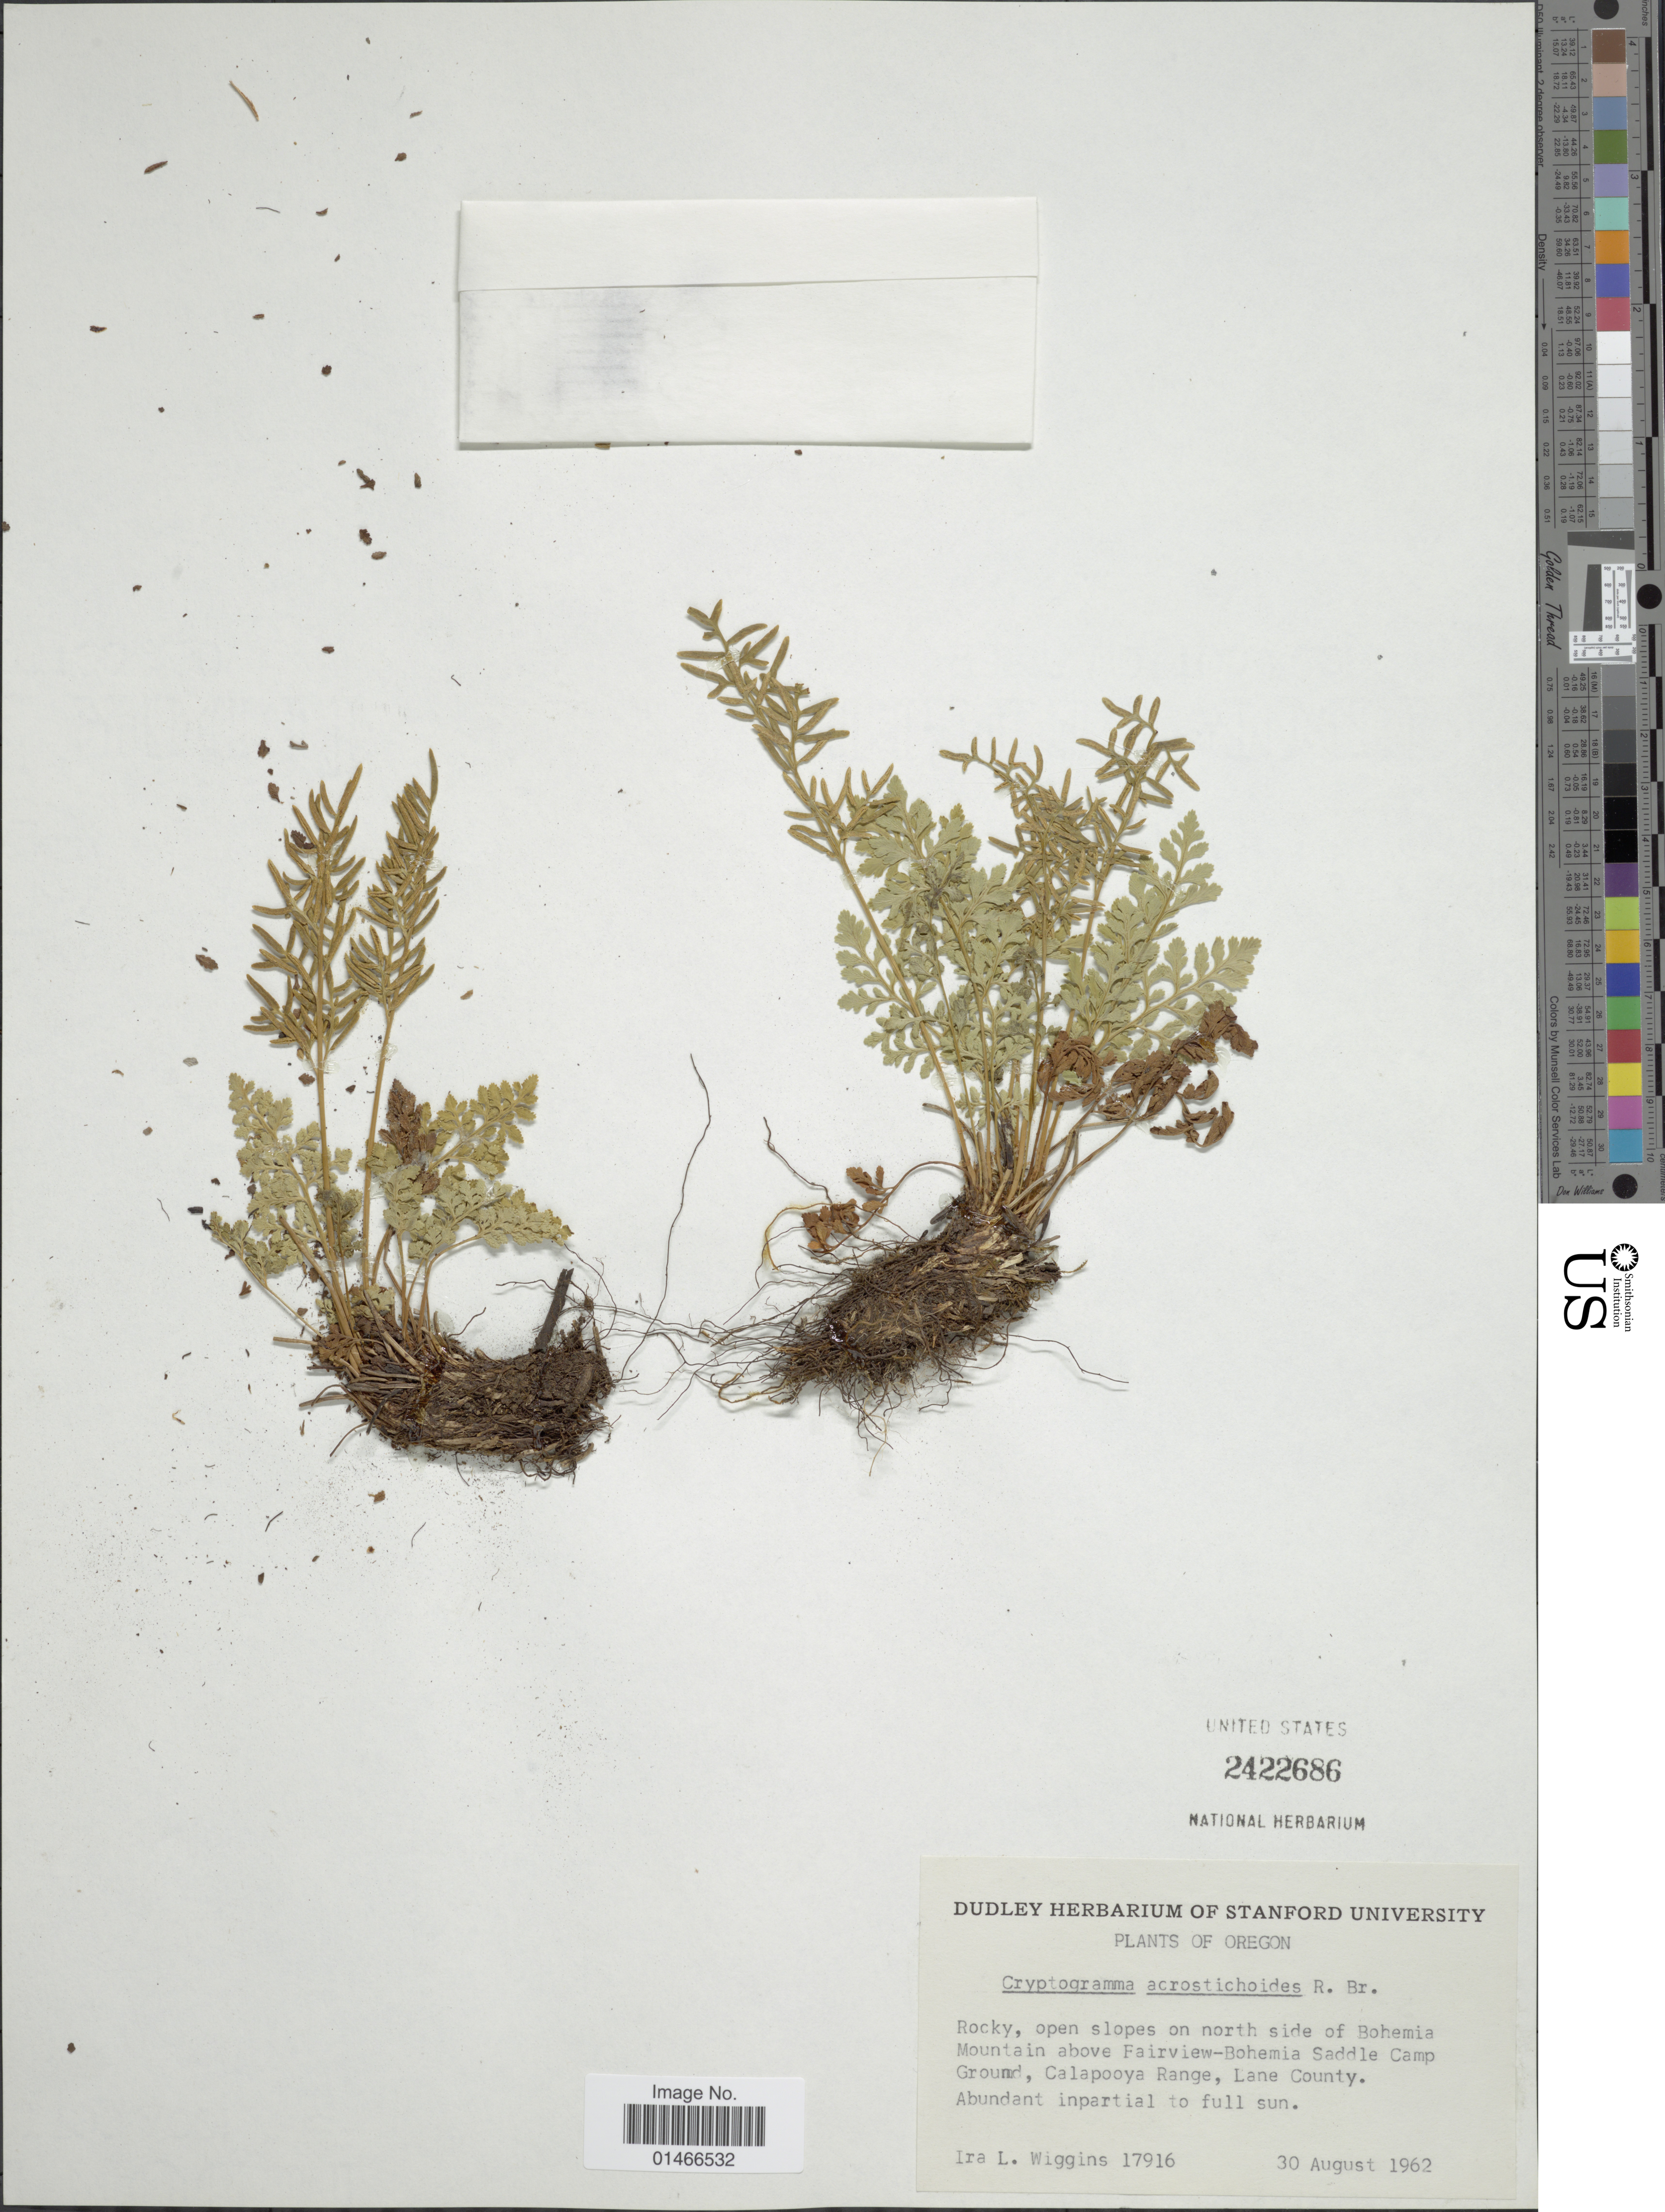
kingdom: Plantae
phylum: Tracheophyta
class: Polypodiopsida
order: Polypodiales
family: Pteridaceae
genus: Cryptogramma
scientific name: Cryptogramma acrostichoides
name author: R. Br.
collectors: I. L. Wiggins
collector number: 17916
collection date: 1962-08-30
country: United States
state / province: Oregon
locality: Rocky, open slopes on north side of Bohemia Mountain above Fairview-Bohemia Saddle Camp Ground, Calapooya Range, Lane County.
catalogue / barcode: US 2422686